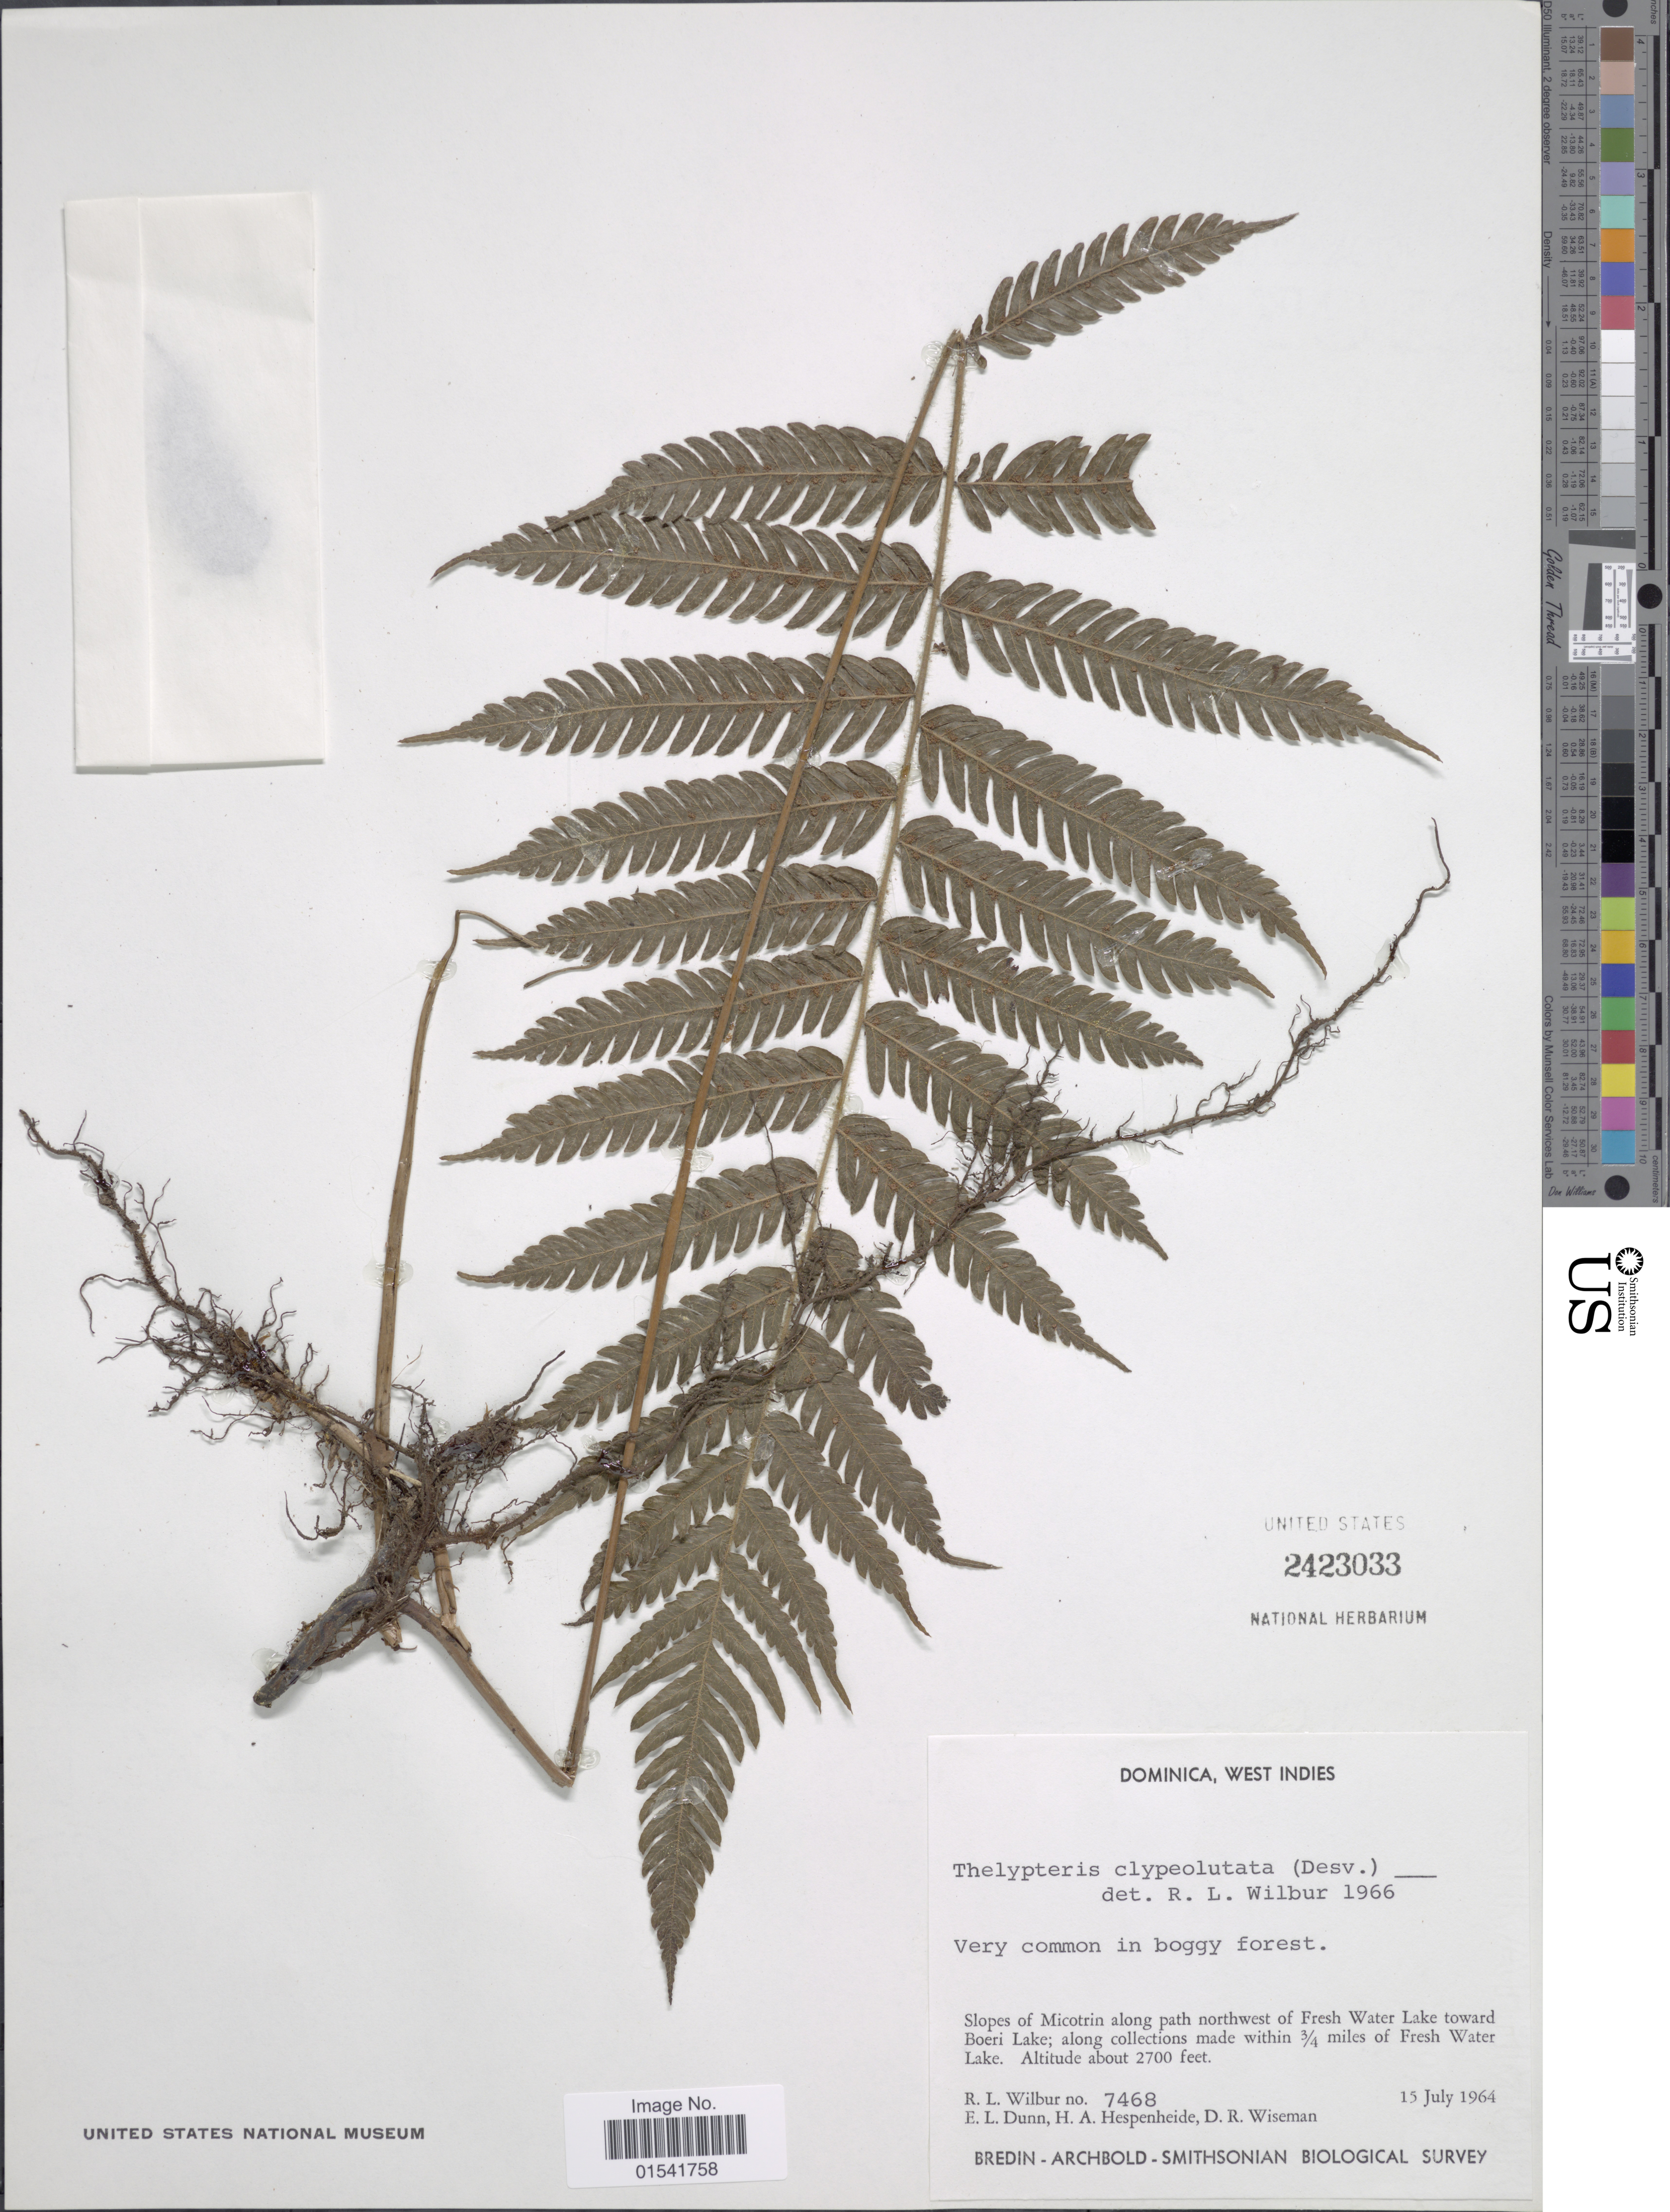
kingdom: Plantae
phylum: Tracheophyta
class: Polypodiopsida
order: Polypodiales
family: Thelypteridaceae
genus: Steiropteris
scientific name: Steiropteris clypeolutata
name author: (Desv.) Pic. Serm.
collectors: R. L. Wilbur, E. Dunn, H. A. Hespenheide & D. R. Wiseman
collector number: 7468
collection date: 1964-07-15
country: Dominica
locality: West Indies, Slopes of Micotrin along path northwest of Fresh Water Lake toward Boeri Lake; along collections made within ¾ miles of Fresh Water Lake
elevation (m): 823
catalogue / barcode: US 2423033